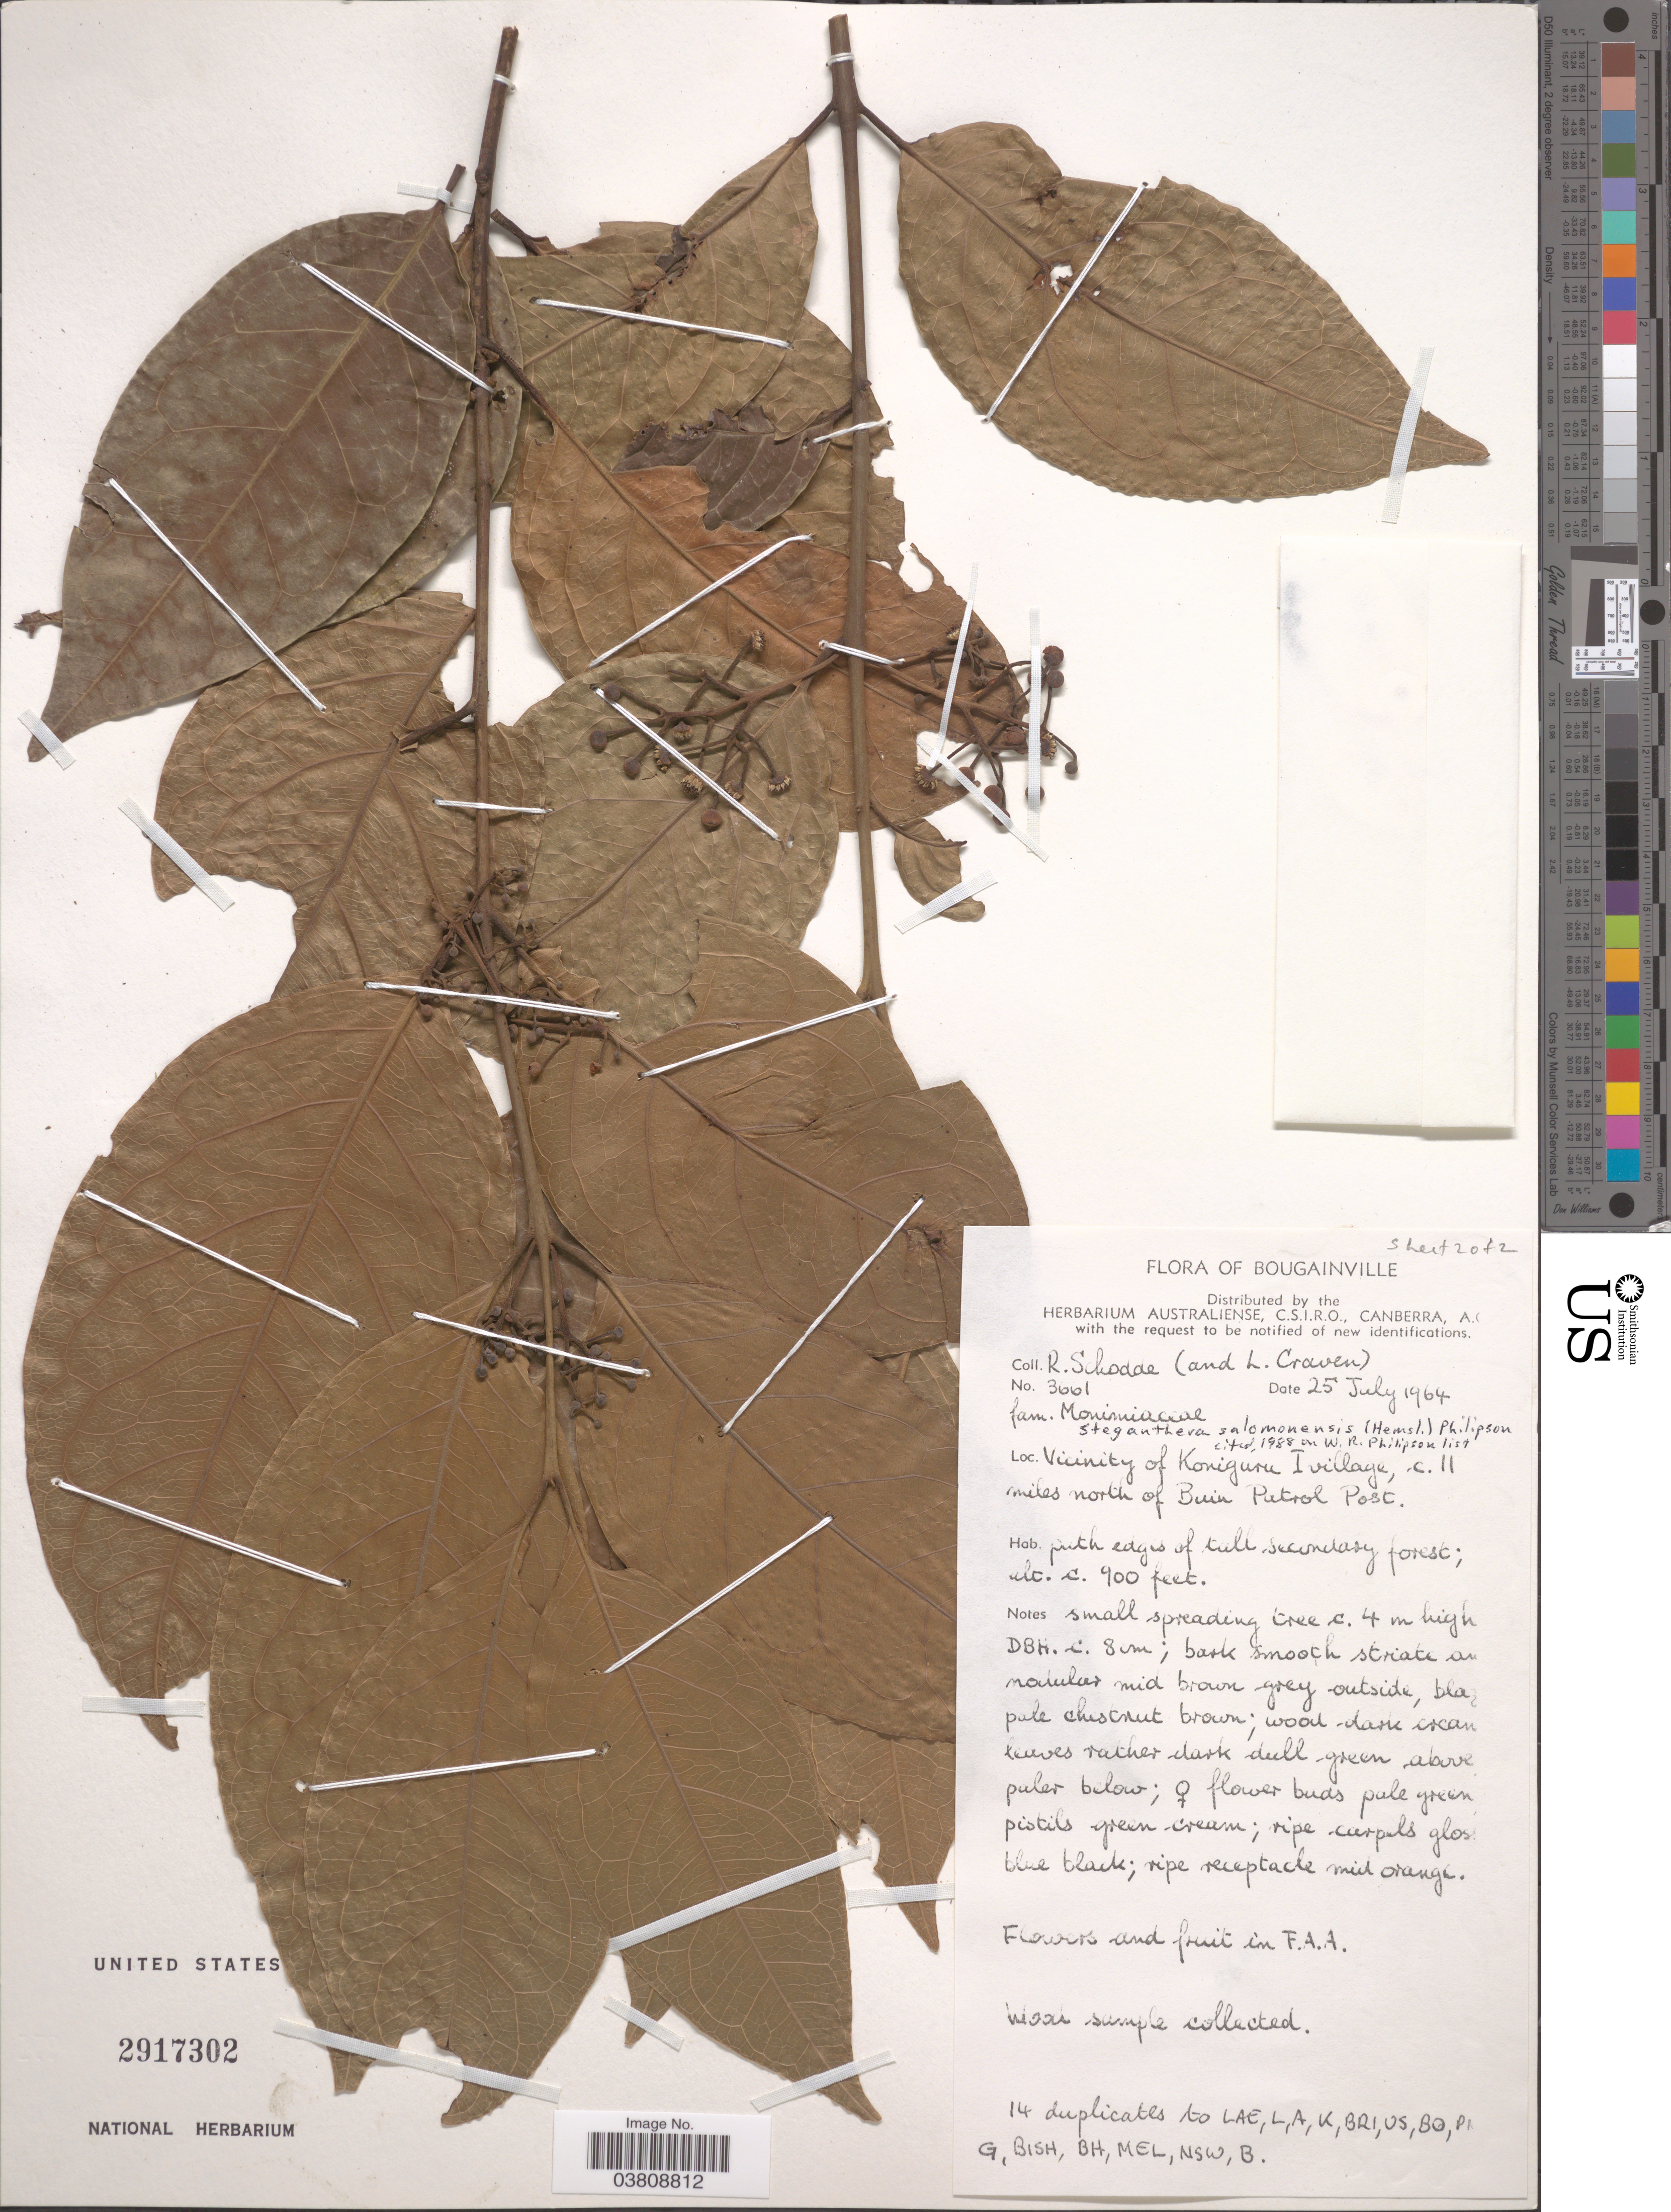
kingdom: Plantae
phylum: Tracheophyta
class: Magnoliopsida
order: Laurales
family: Monimiaceae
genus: Steganthera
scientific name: Steganthera salomonensis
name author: (Hemsl.) Philipson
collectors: R. Schodde & L. A. Craven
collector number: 3661*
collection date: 1964-07-25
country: Papua New Guinea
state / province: Bougainville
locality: Vicinity of Koniguru I village, c. 11 miles north of Buin Patrol Post.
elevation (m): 274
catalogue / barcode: US 2917302